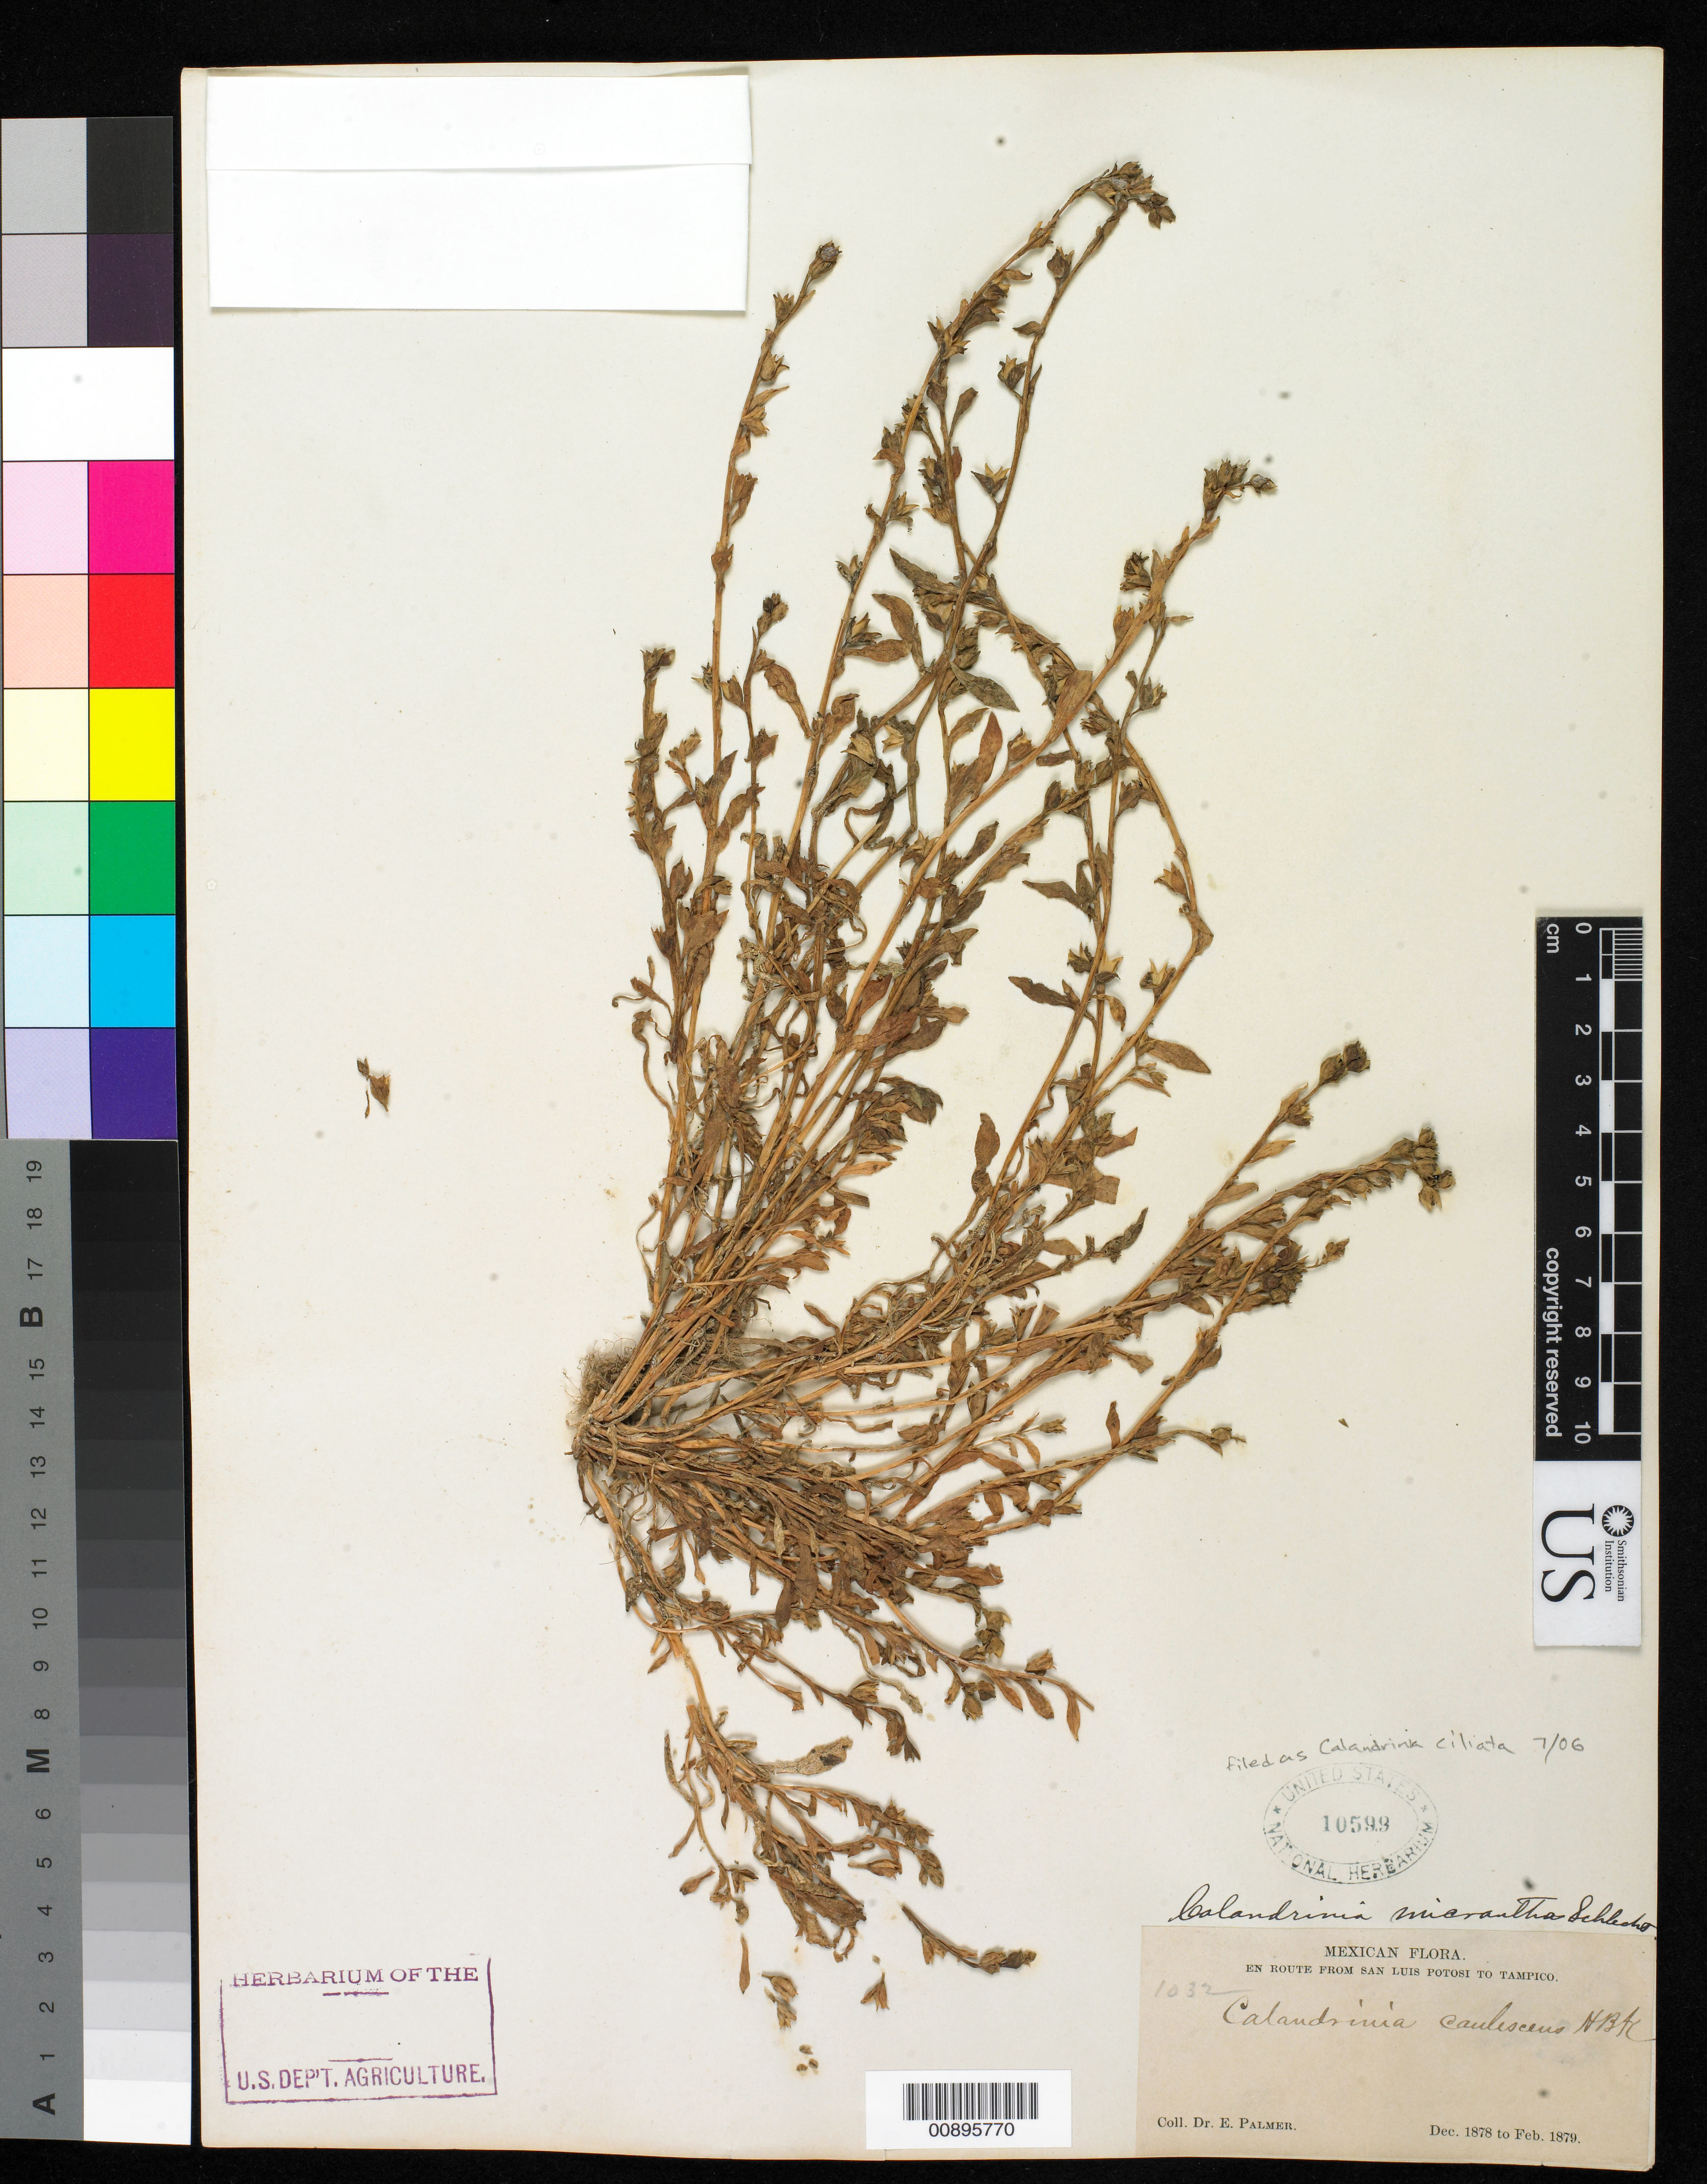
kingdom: Plantae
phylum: Tracheophyta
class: Magnoliopsida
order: Caryophyllales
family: Montiaceae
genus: Calandrinia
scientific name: Calandrinia ciliata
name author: (Ruiz & Pav.) DC.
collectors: E. Palmer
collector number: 1032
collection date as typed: Dec 1878 to -- Feb 1879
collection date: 1878-12/1879-02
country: Mexico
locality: En route from San Luis Potosí to Tampico, Tamaulipas.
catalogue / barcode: US 10599